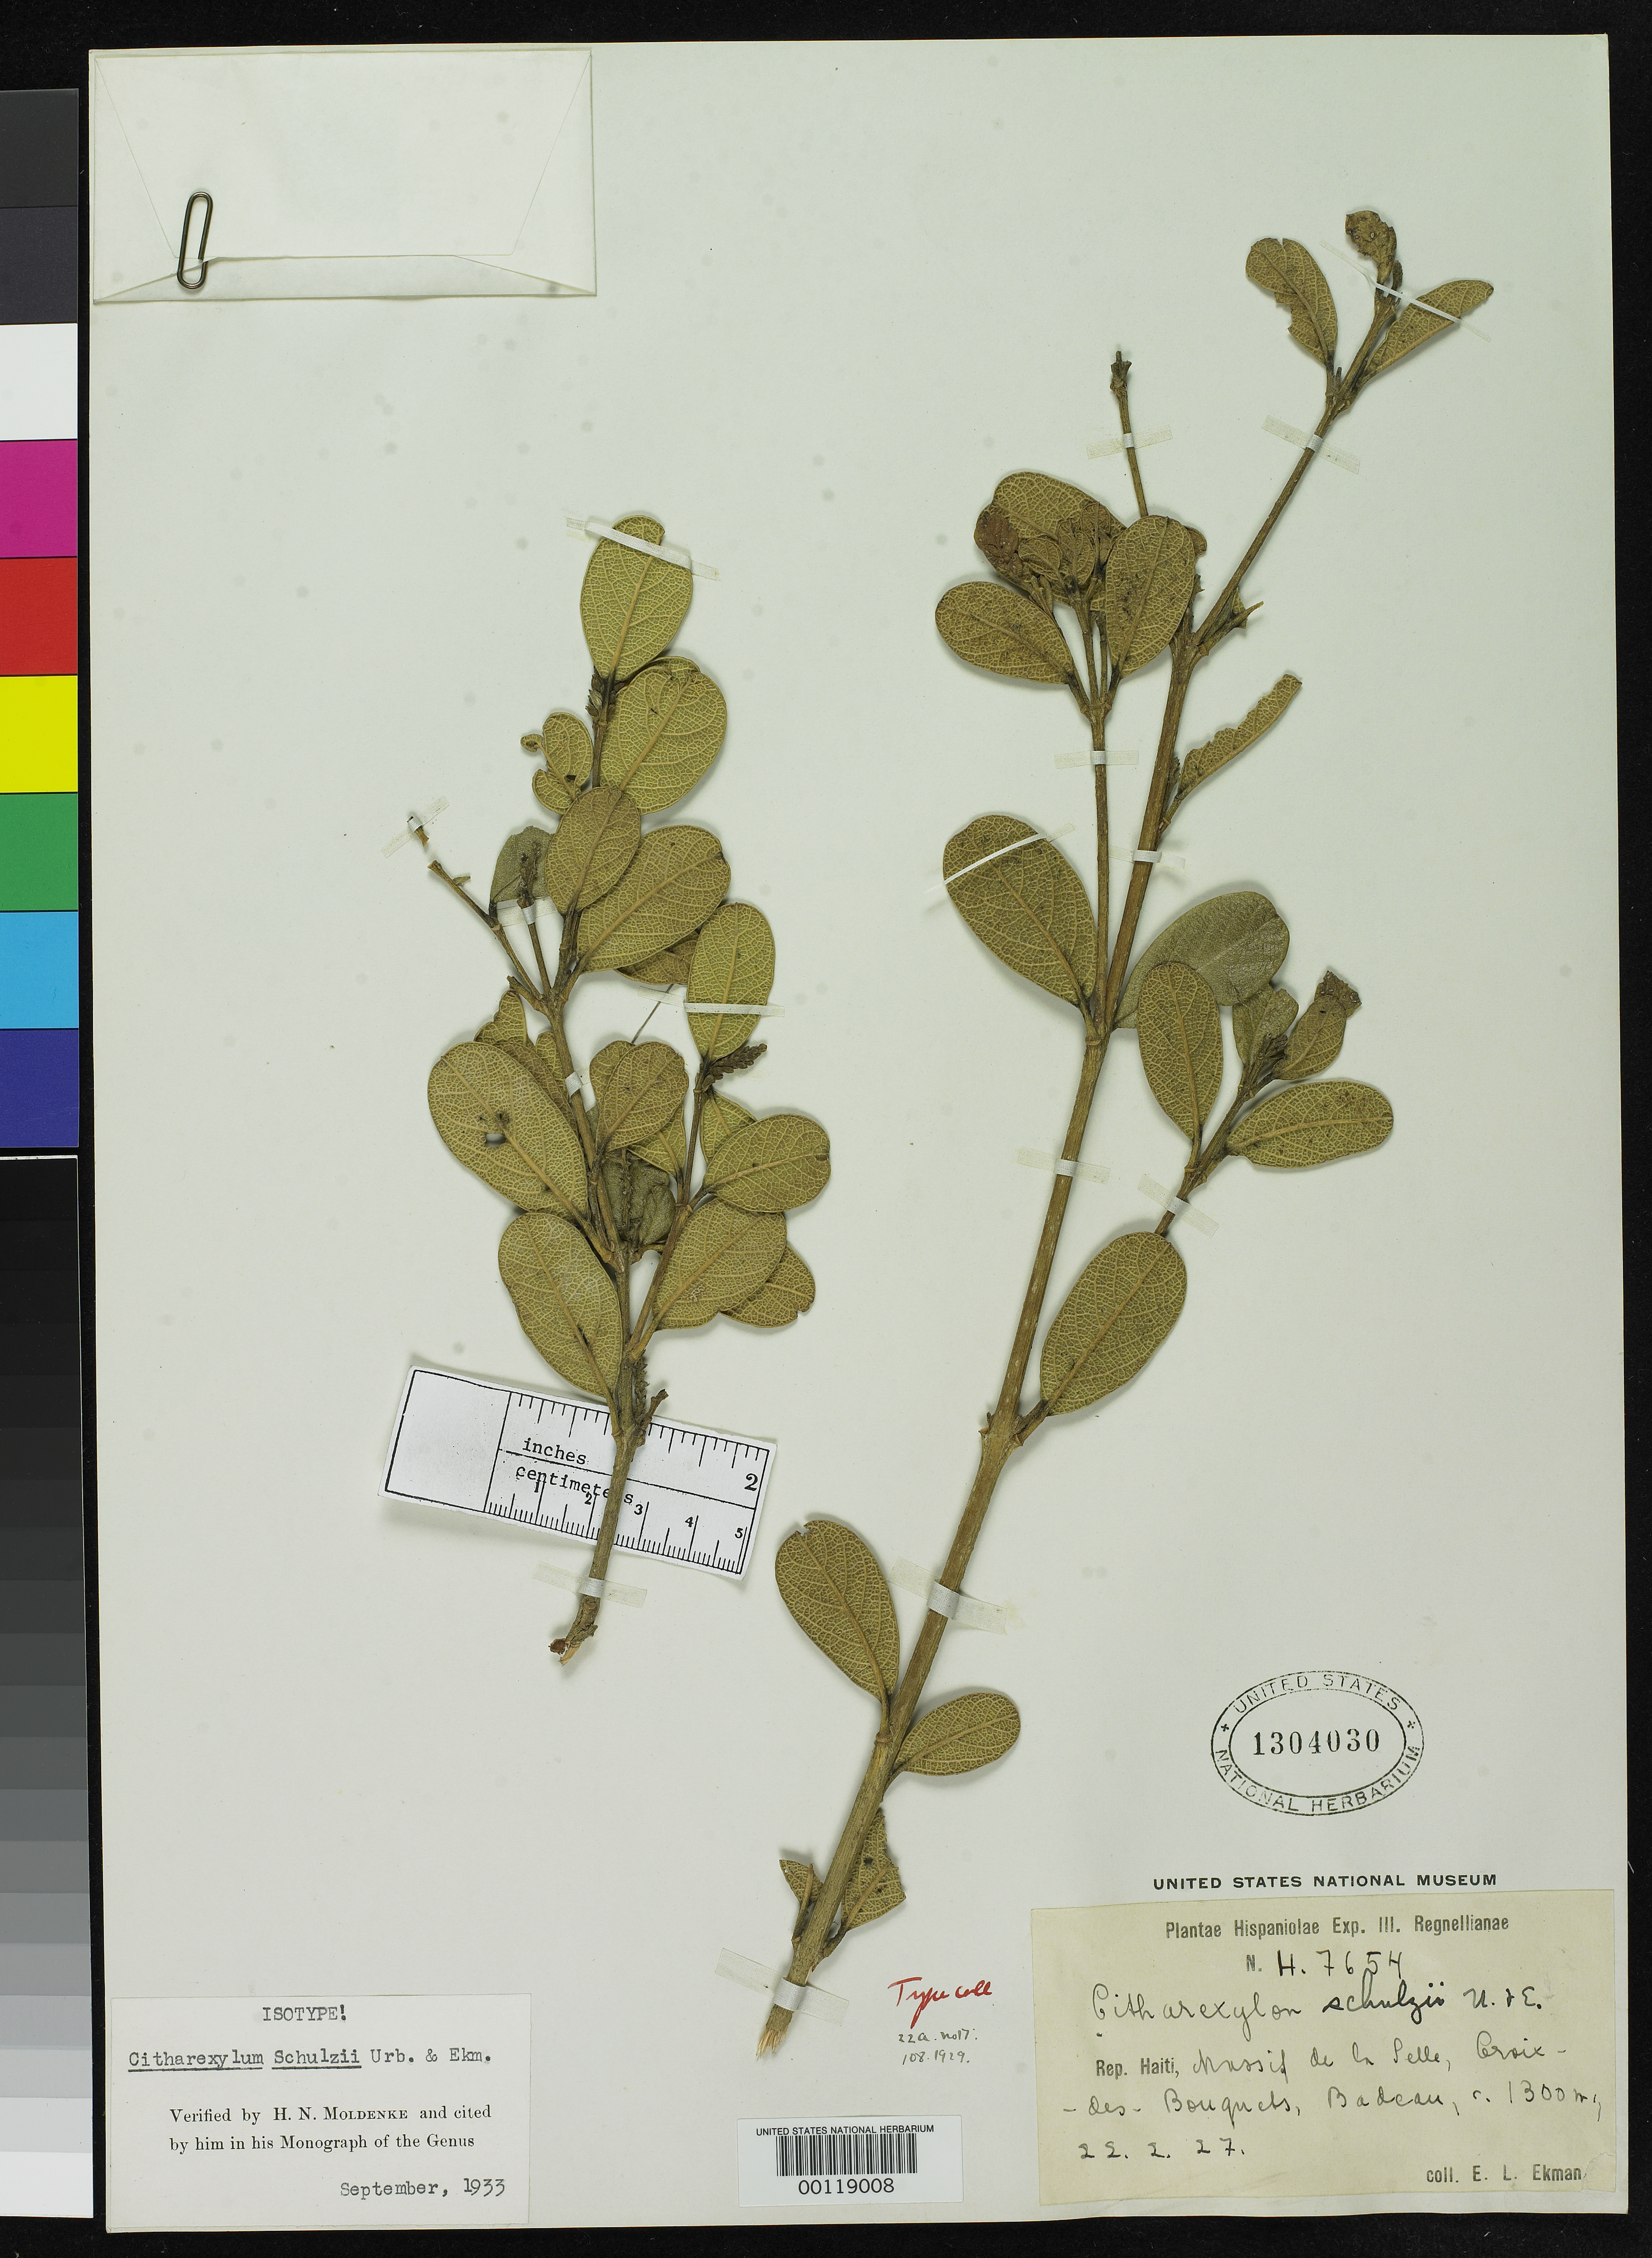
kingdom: Plantae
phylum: Tracheophyta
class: Magnoliopsida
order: Lamiales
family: Verbenaceae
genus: Citharexylum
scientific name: Citharexylum schulzii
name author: Urb. & Ekman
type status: Isotype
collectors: E. L. Ekman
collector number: H 7654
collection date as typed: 22 Feb 1927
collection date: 1927-02-22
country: Haiti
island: Hispaniola Island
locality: Massif de La Selle, prope Croix-des-Bouquets ad Badeau.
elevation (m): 1200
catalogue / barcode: US 1304030